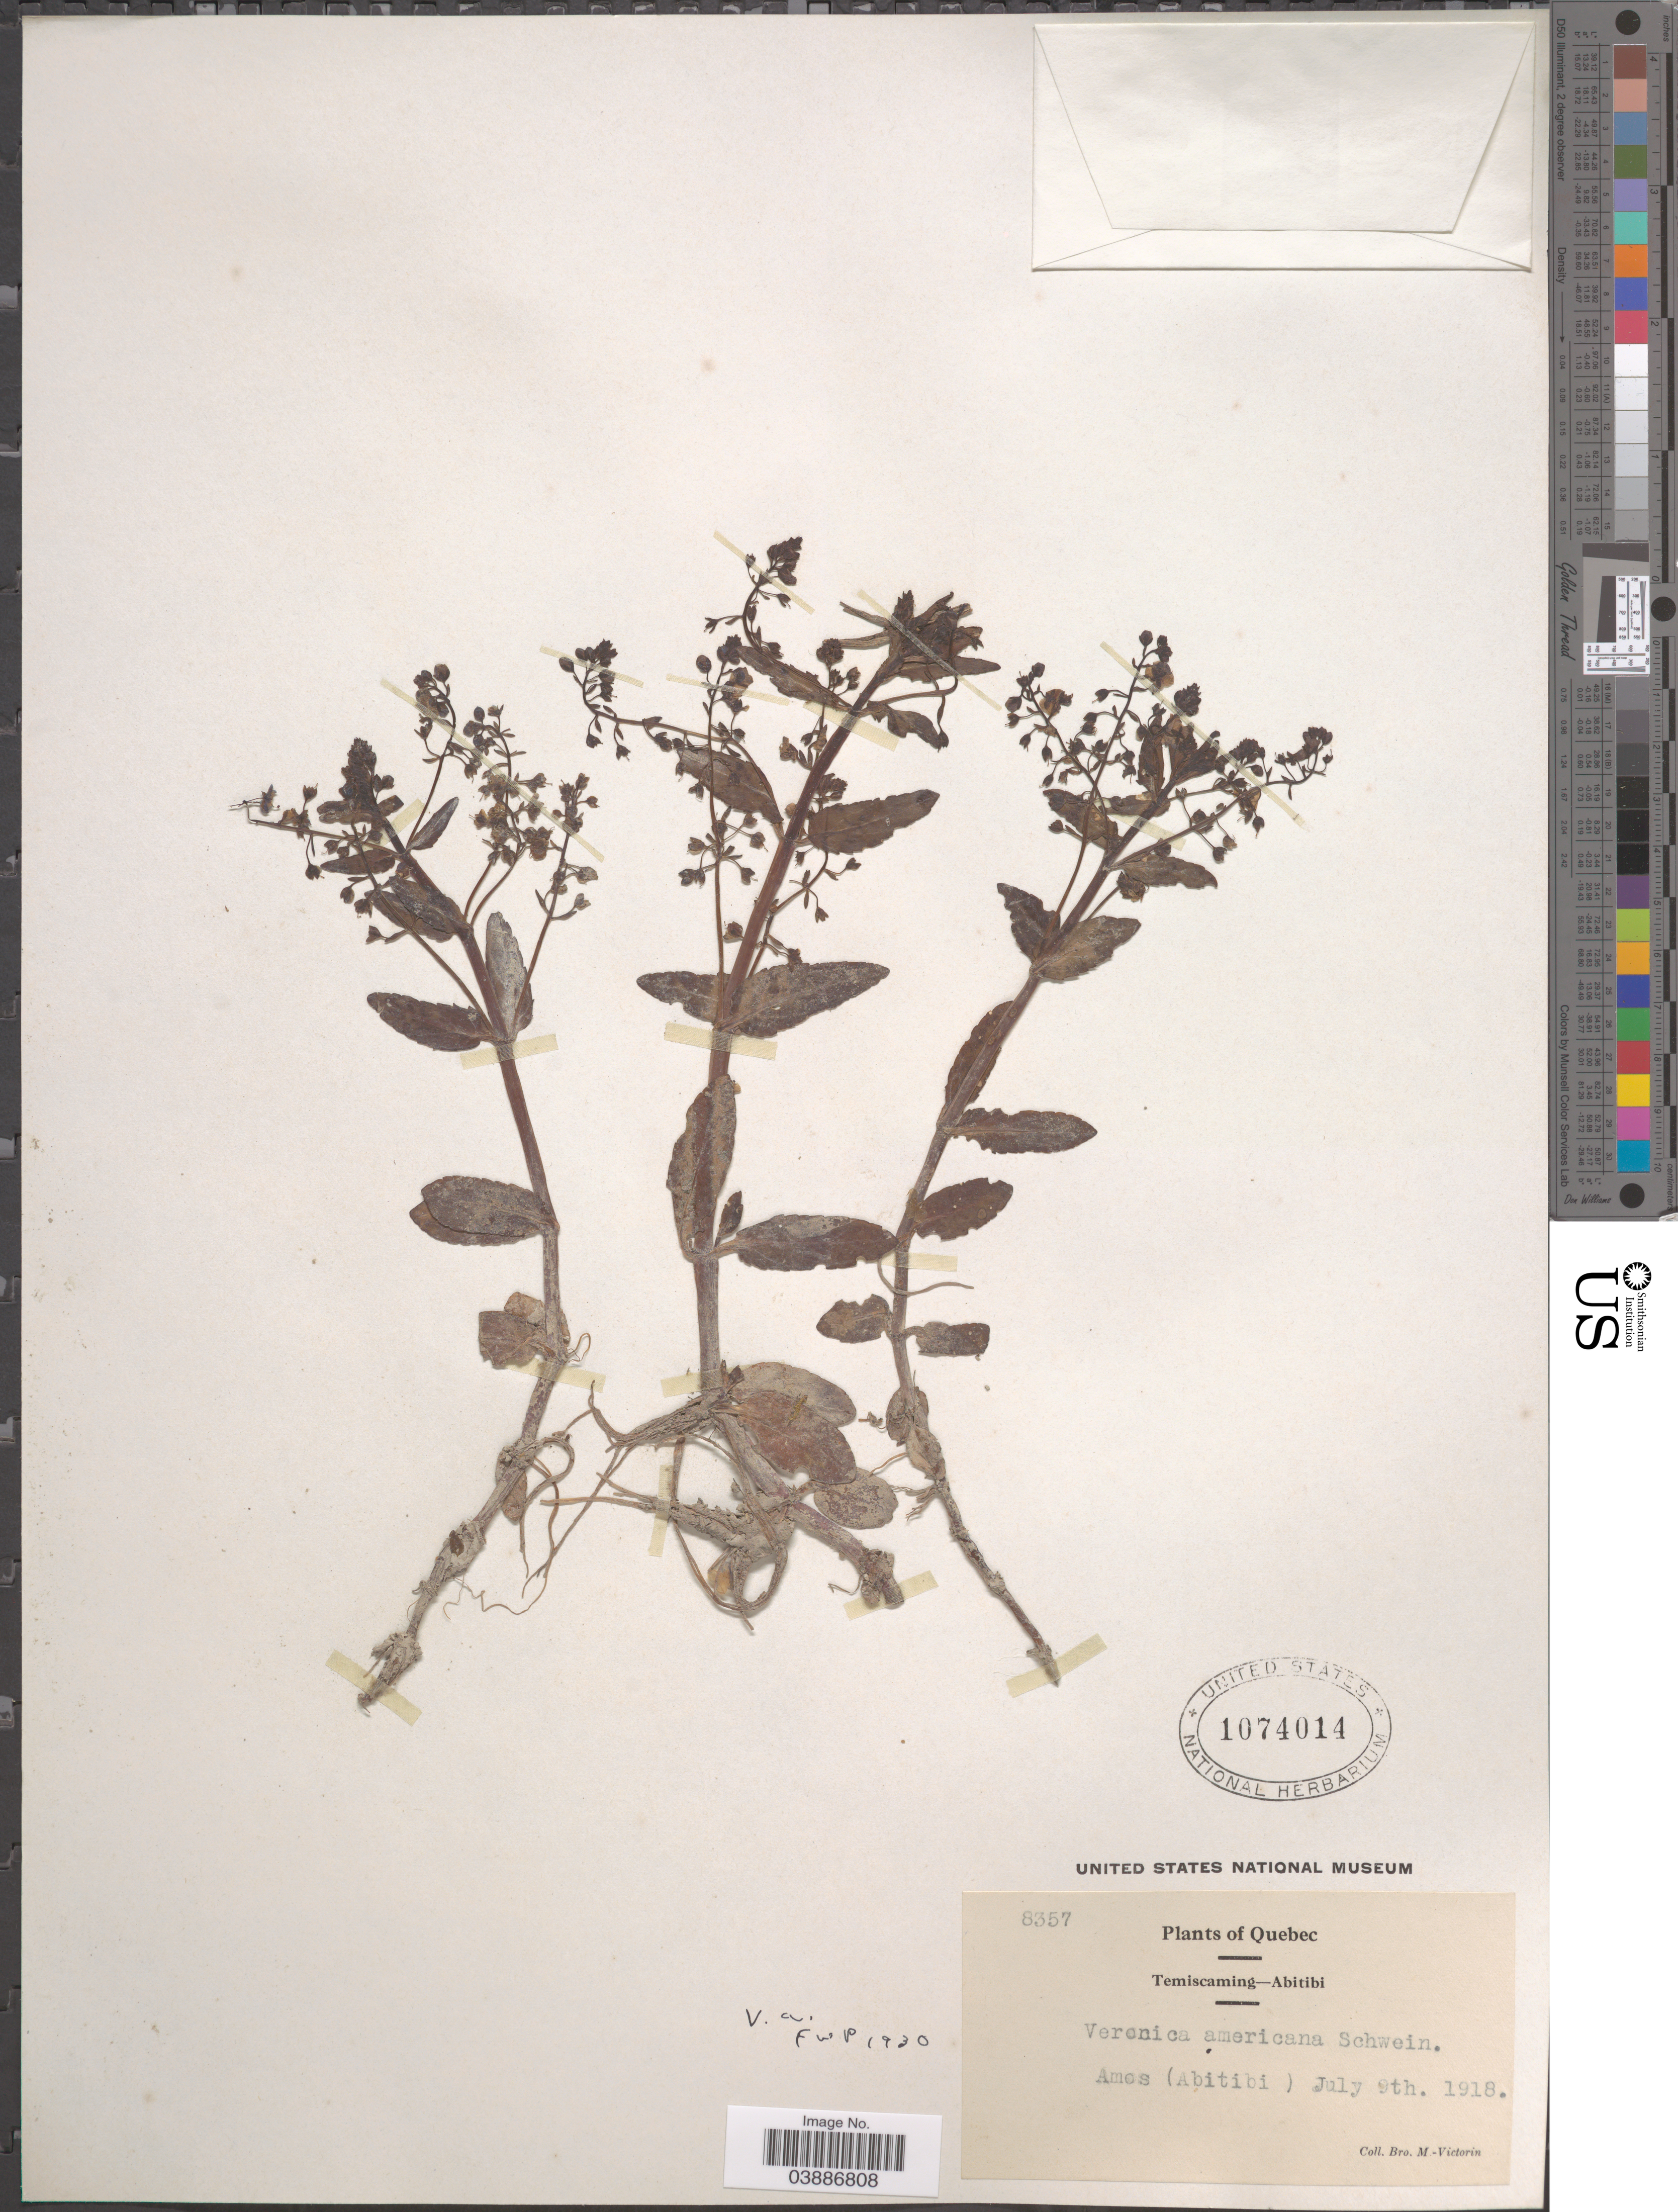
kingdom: Plantae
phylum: Tracheophyta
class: Magnoliopsida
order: Lamiales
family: Plantaginaceae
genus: Veronica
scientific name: Veronica americana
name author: Schwein. ex Benth.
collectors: Fr. Marie-Victorin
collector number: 8357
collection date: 1918-07-09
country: Canada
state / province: Quebec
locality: Temiscaming-Abitibi. Amos (Abitibi).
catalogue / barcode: US 1074014